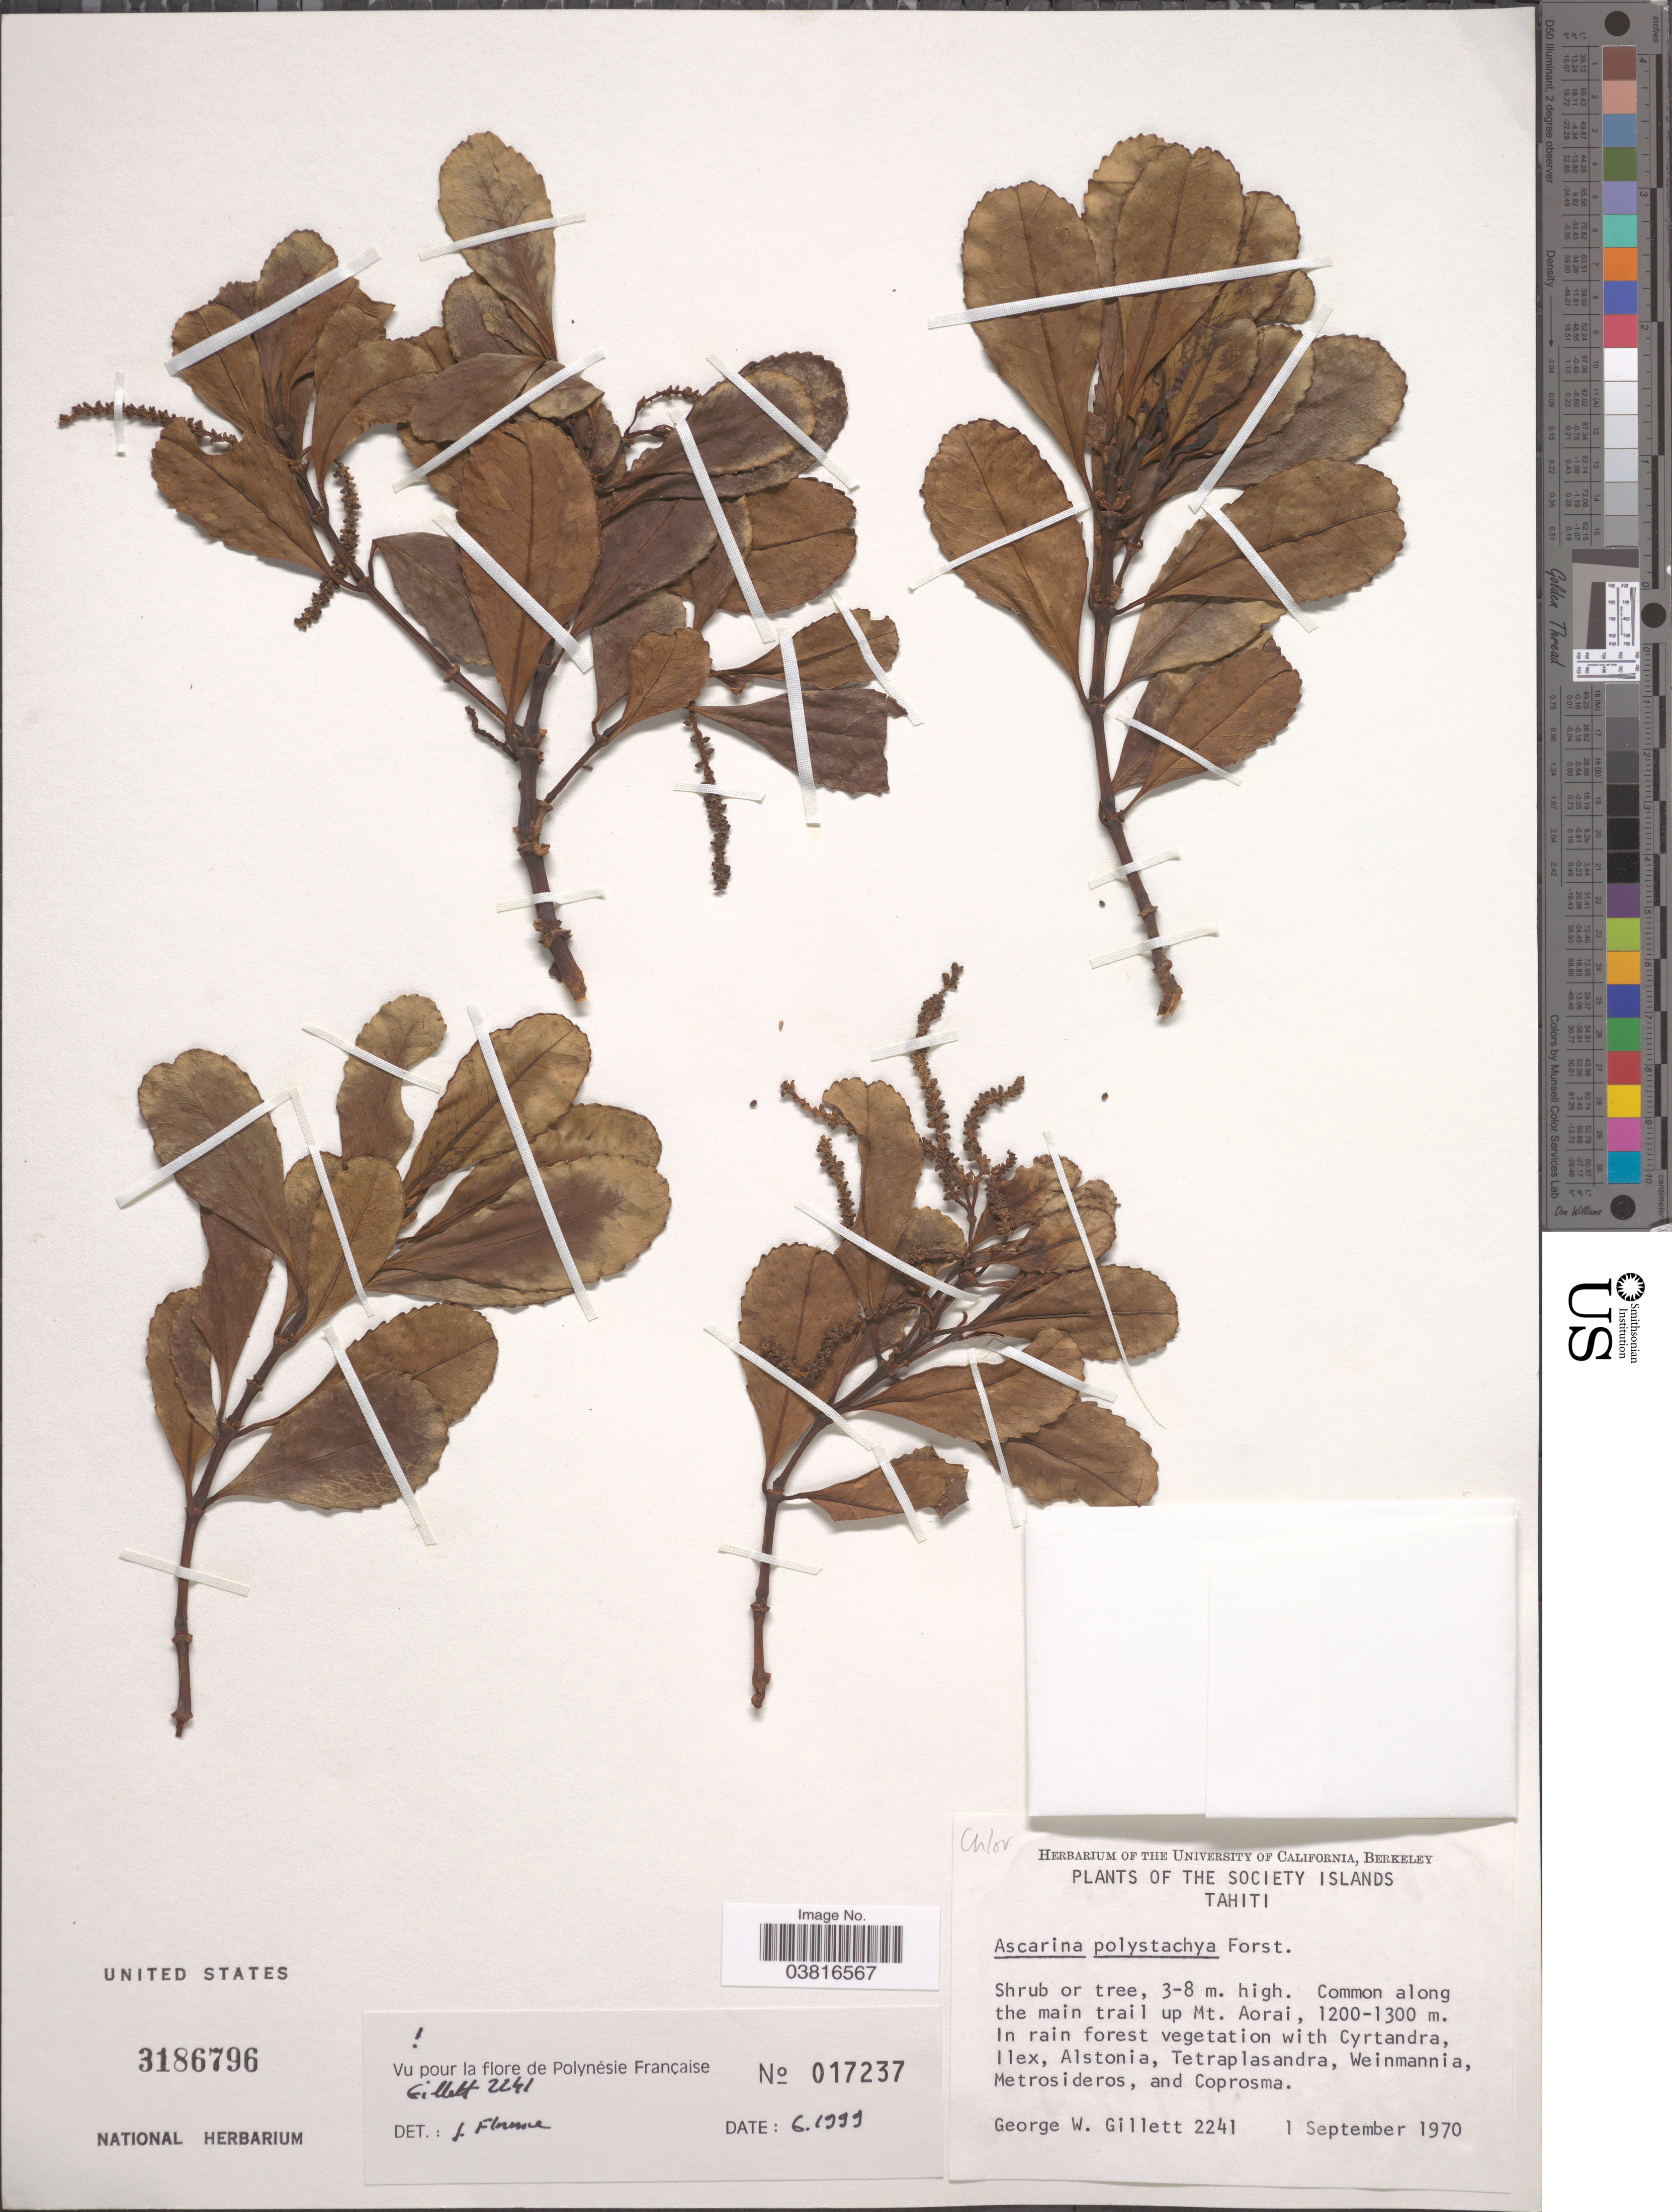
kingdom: Plantae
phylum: Tracheophyta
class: Magnoliopsida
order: Chloranthales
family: Chloranthaceae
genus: Ascarina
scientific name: Ascarina polystachya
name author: J.R. Forst. & G. Forst.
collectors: G. Gillett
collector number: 2241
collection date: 1970-09-01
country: French Polynesia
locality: The Society Islands. Tahiti. Along the main trail up Mt. Aorai.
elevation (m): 1200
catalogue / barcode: US 3186796